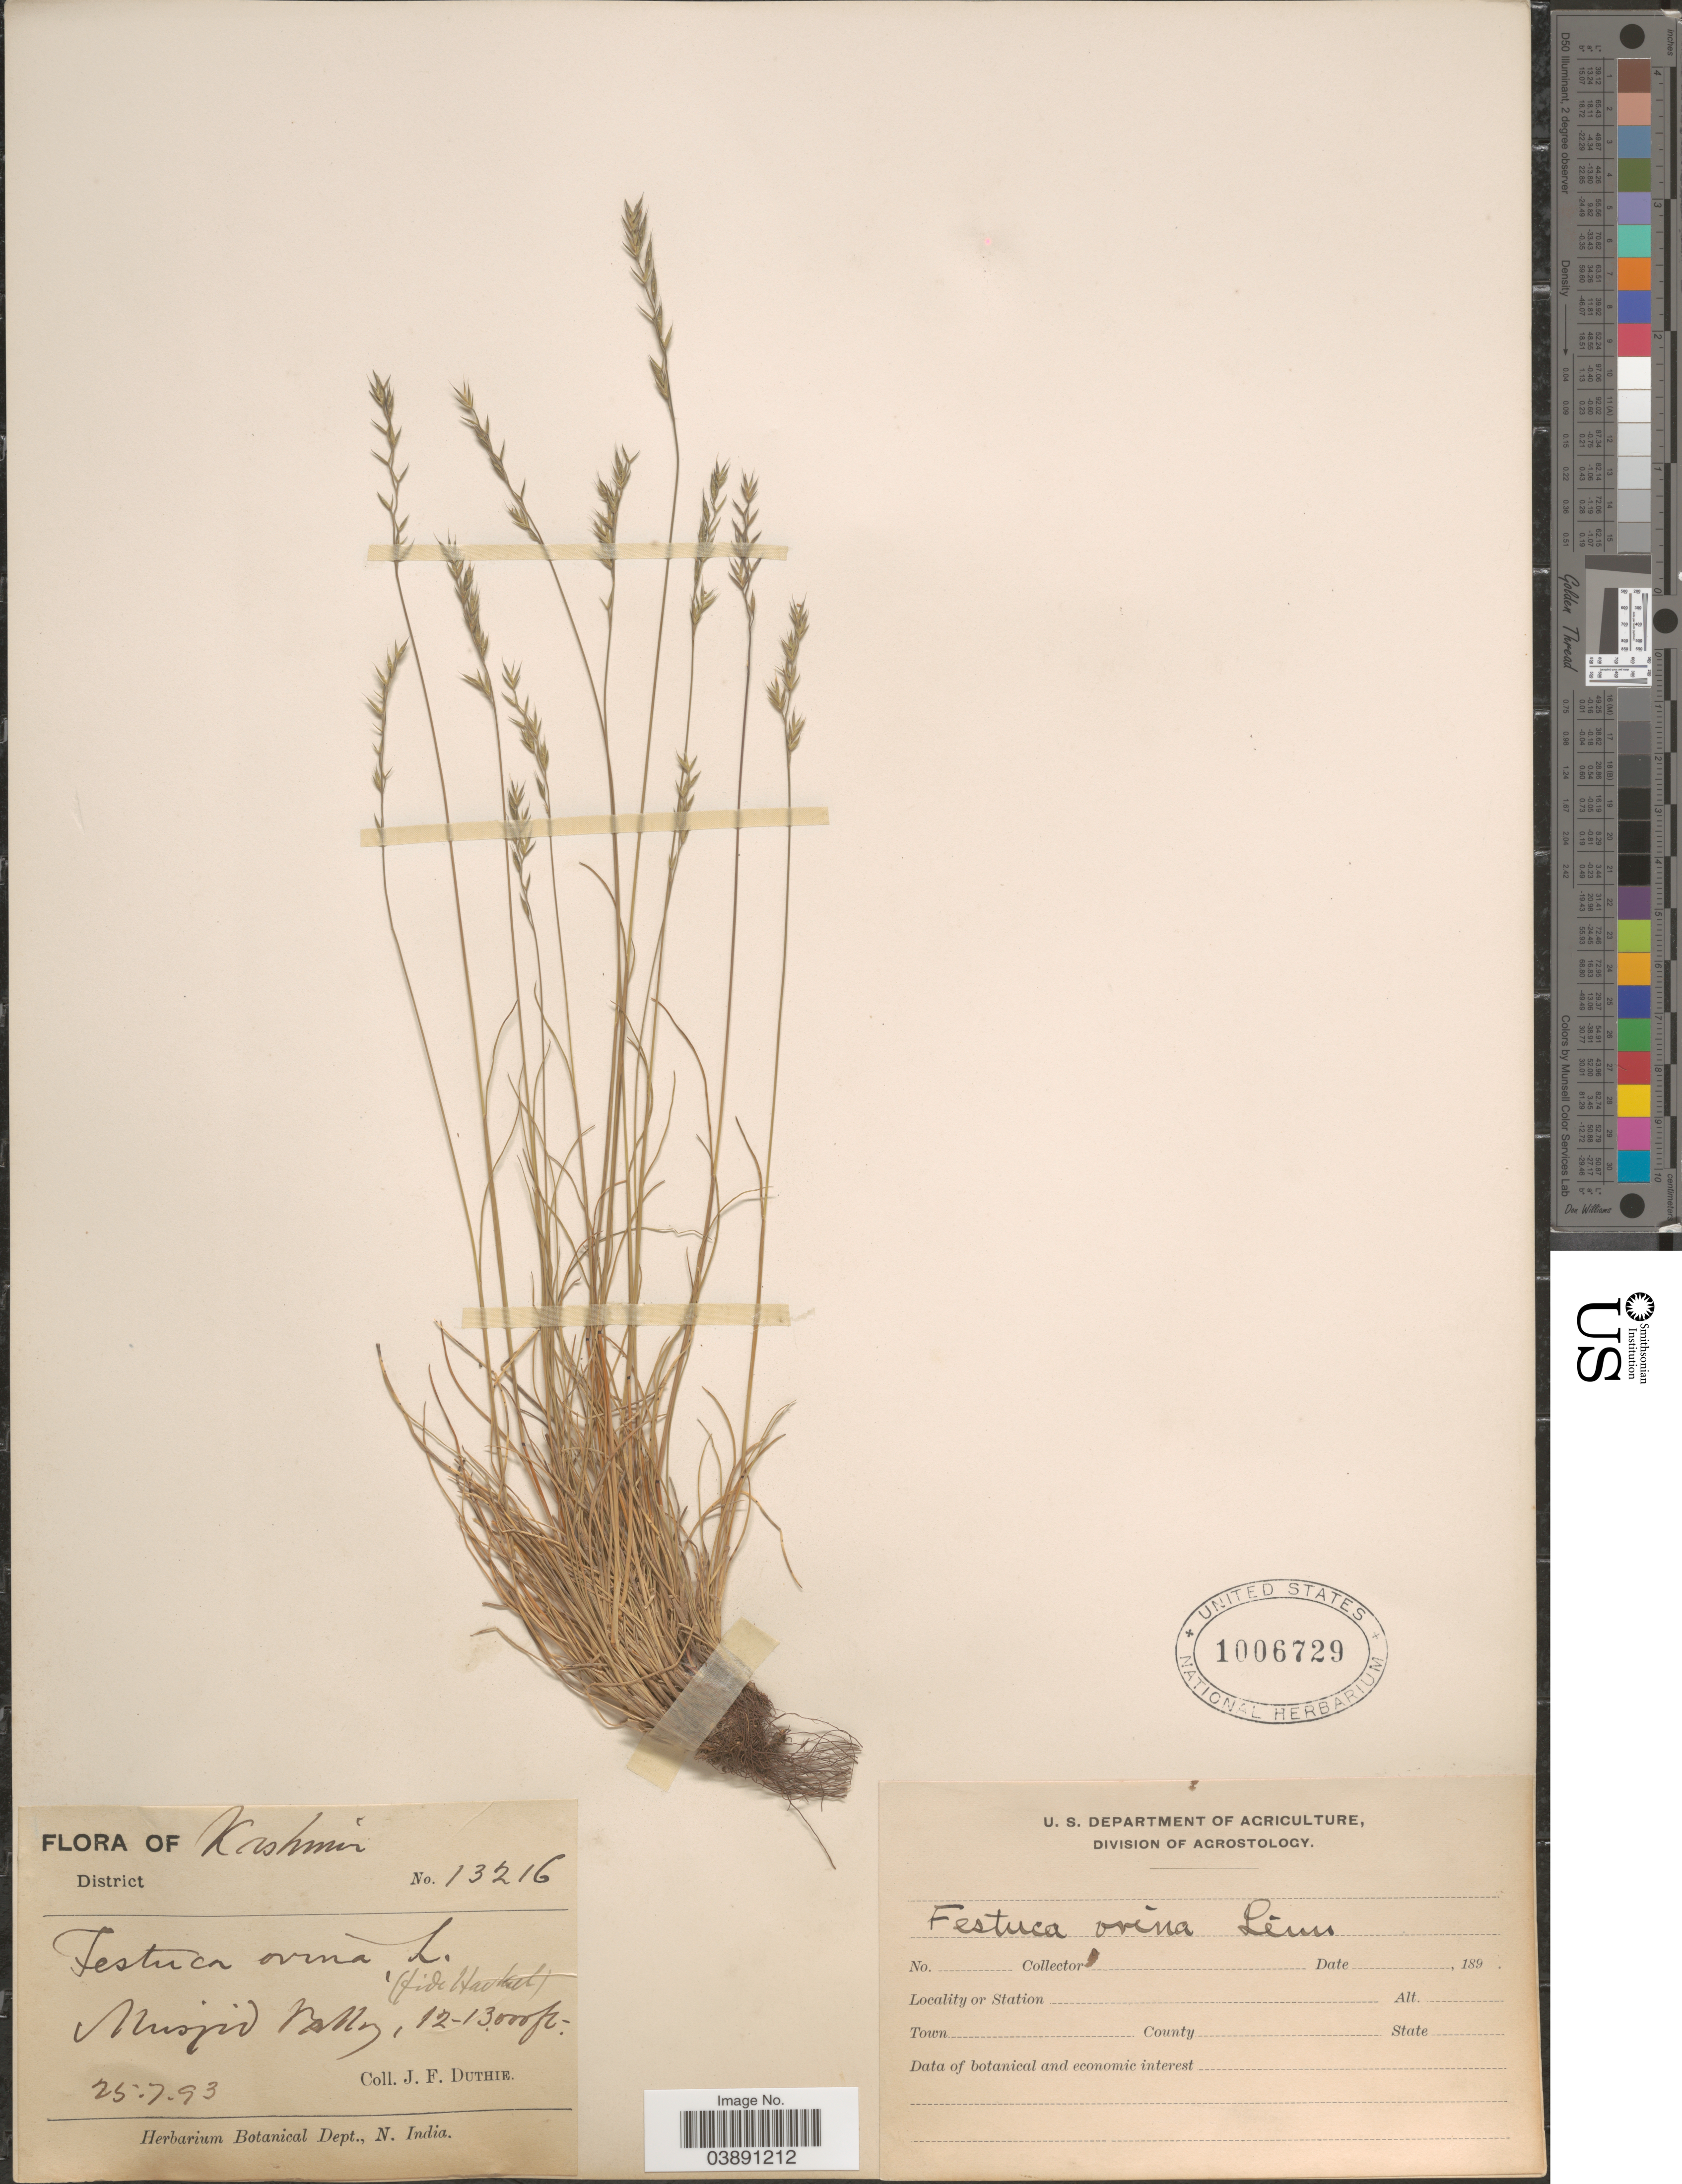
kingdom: Plantae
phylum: Tracheophyta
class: Liliopsida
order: Poales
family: Poaceae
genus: Festuca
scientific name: Festuca valesiaca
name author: Schleich. ex Gaudin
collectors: J. F. Duthie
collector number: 13216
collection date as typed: Transcribed d/m/y: 25/7/93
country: India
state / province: Jammu and Kashmir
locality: Kashmir. Musjid Valley.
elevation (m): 3658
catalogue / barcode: US 1006729